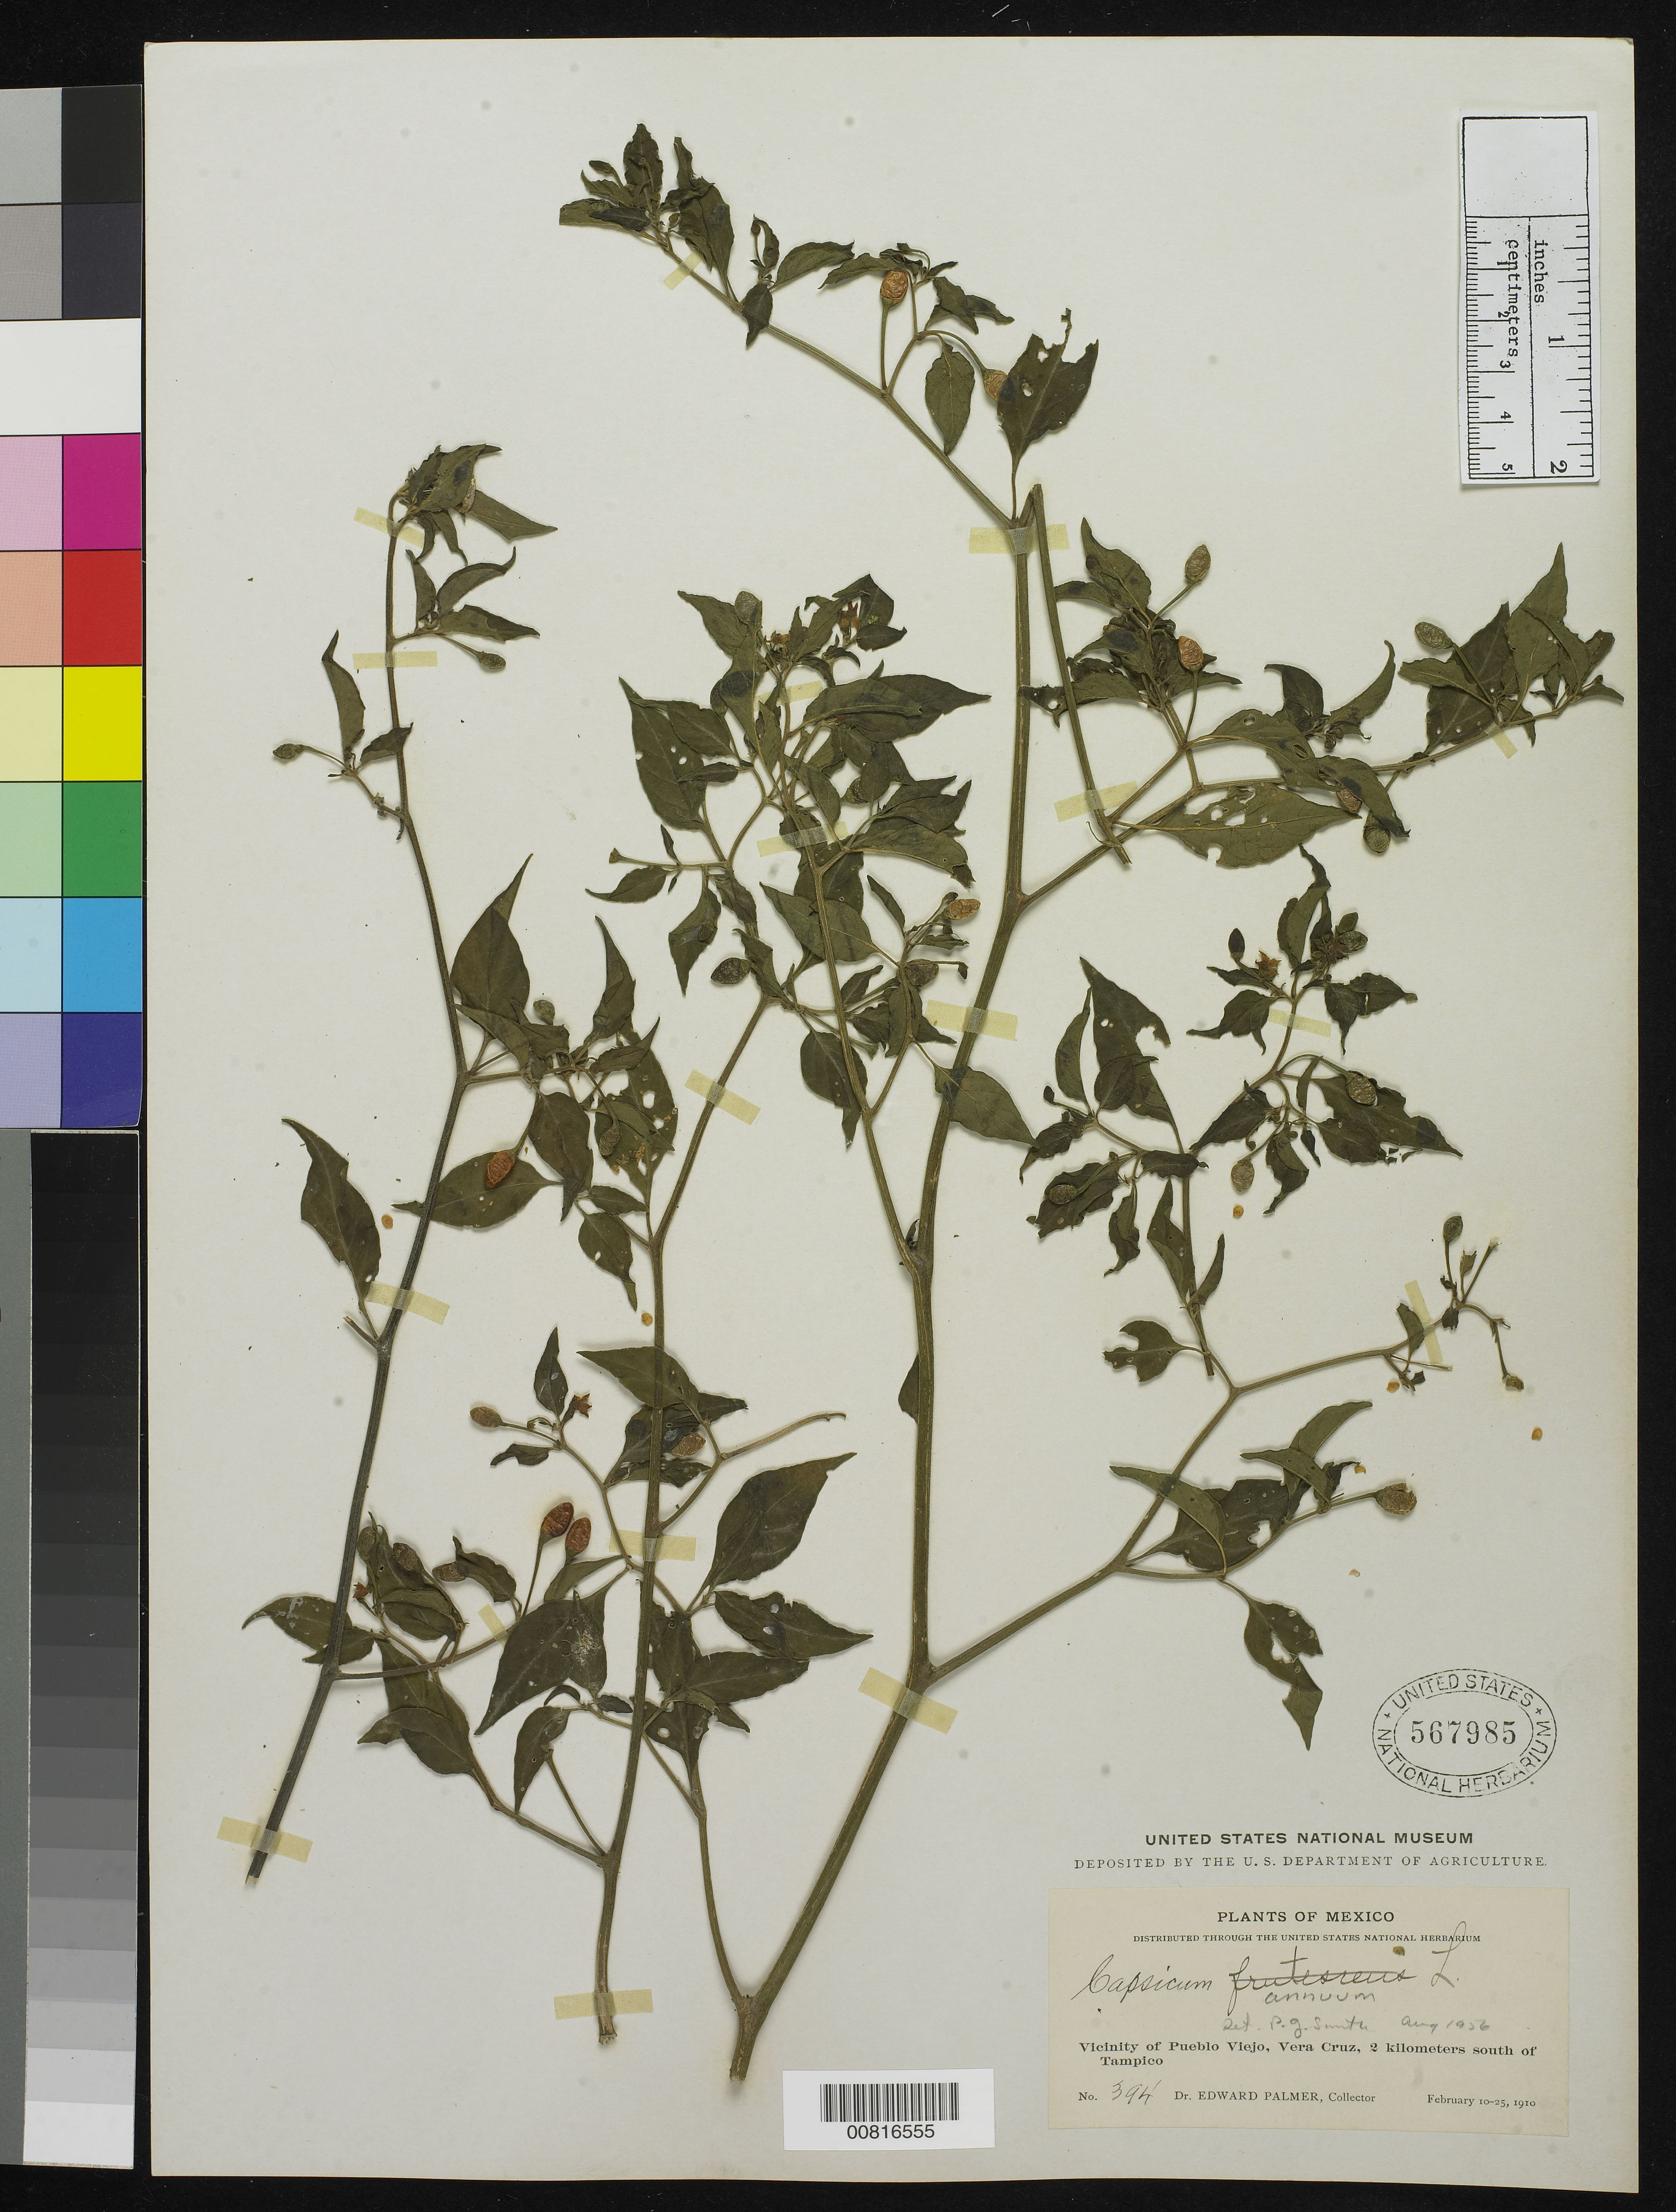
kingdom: Plantae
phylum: Tracheophyta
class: Magnoliopsida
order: Solanales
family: Solanaceae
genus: Capsicum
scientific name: Capsicum annuum var. glabriusculum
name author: (Dunal) Heiser & Pickersgill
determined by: Barboza, G. E., (CORD), Museo Botanico - Cordoba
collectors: E. Palmer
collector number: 394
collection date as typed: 10 Feb 1910 to 25 Feb 1910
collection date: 1910-02-10/1910-02-25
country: Mexico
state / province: Veracruz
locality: Vicinity of Pueblo Viejo, Veracruz, 2 kilometers south of Tampico.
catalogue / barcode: US 567985